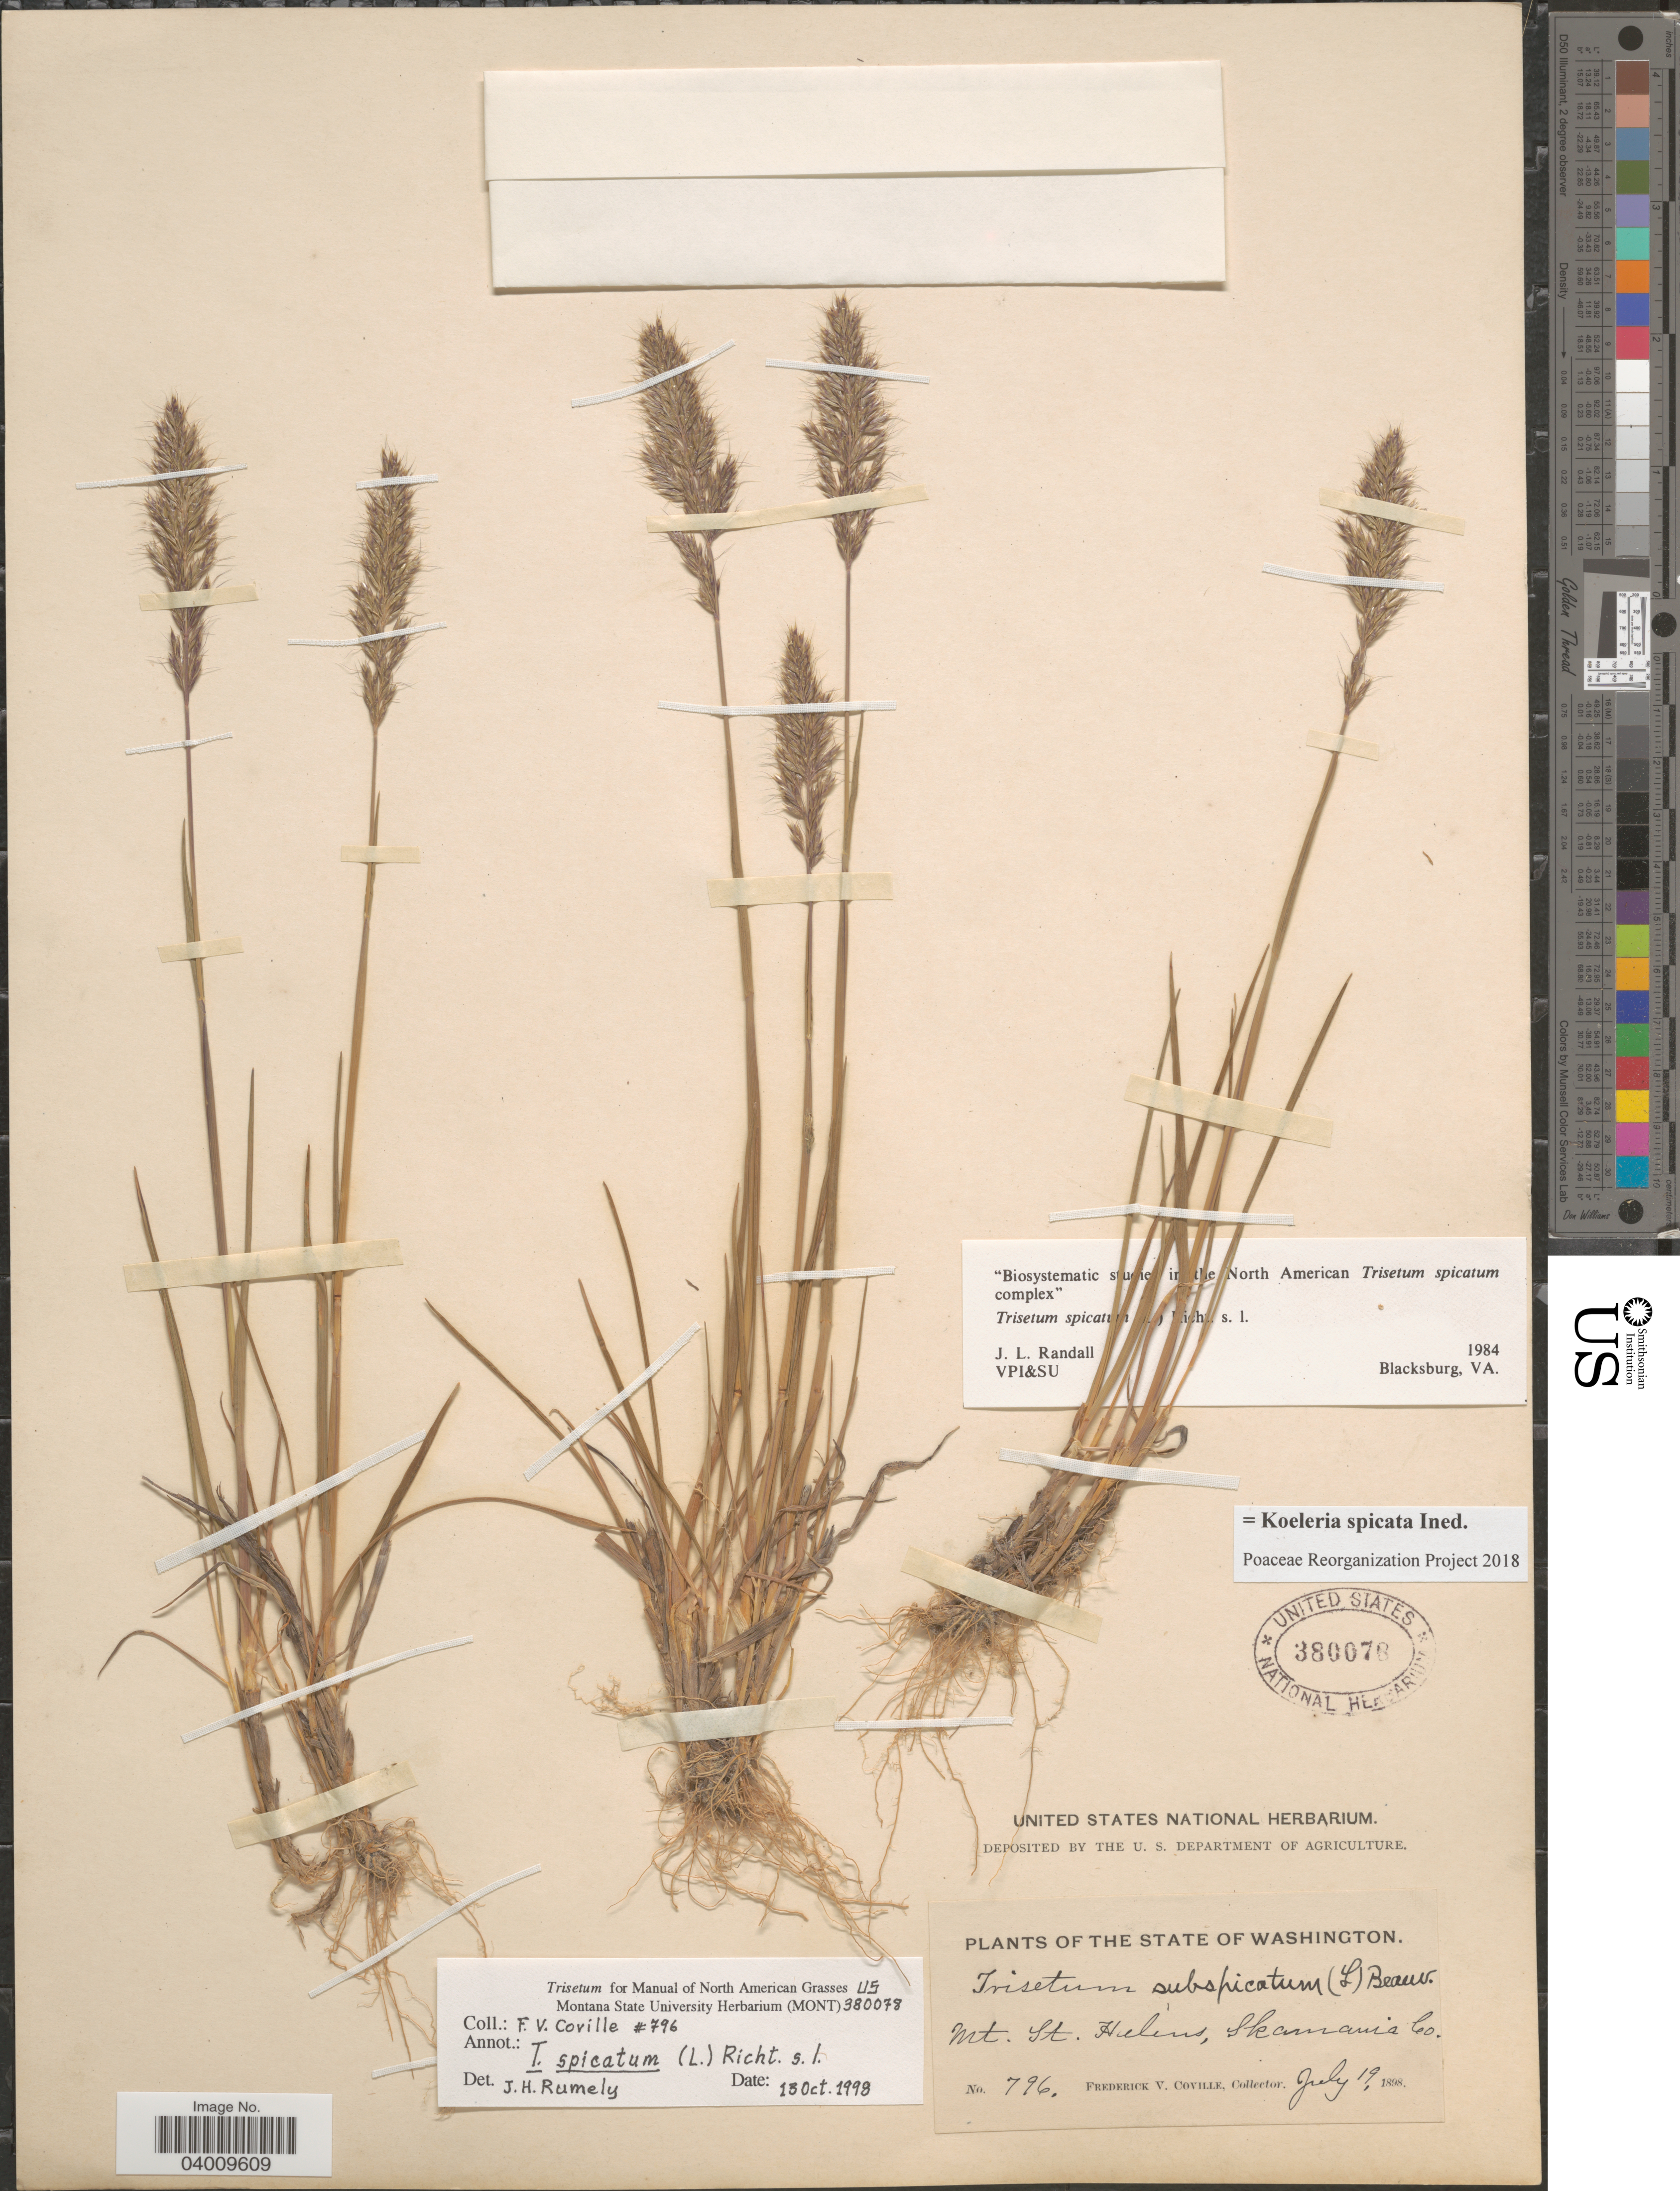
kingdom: Plantae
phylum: Tracheophyta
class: Liliopsida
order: Poales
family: Poaceae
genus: Koeleria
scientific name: Koeleria spicata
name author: (L.) Barberá et al.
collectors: F. V. Coville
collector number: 796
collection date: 1898-07-19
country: United States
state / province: Washington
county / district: Skamania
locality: Mt. St Helens, Skamania Co.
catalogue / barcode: US 380078